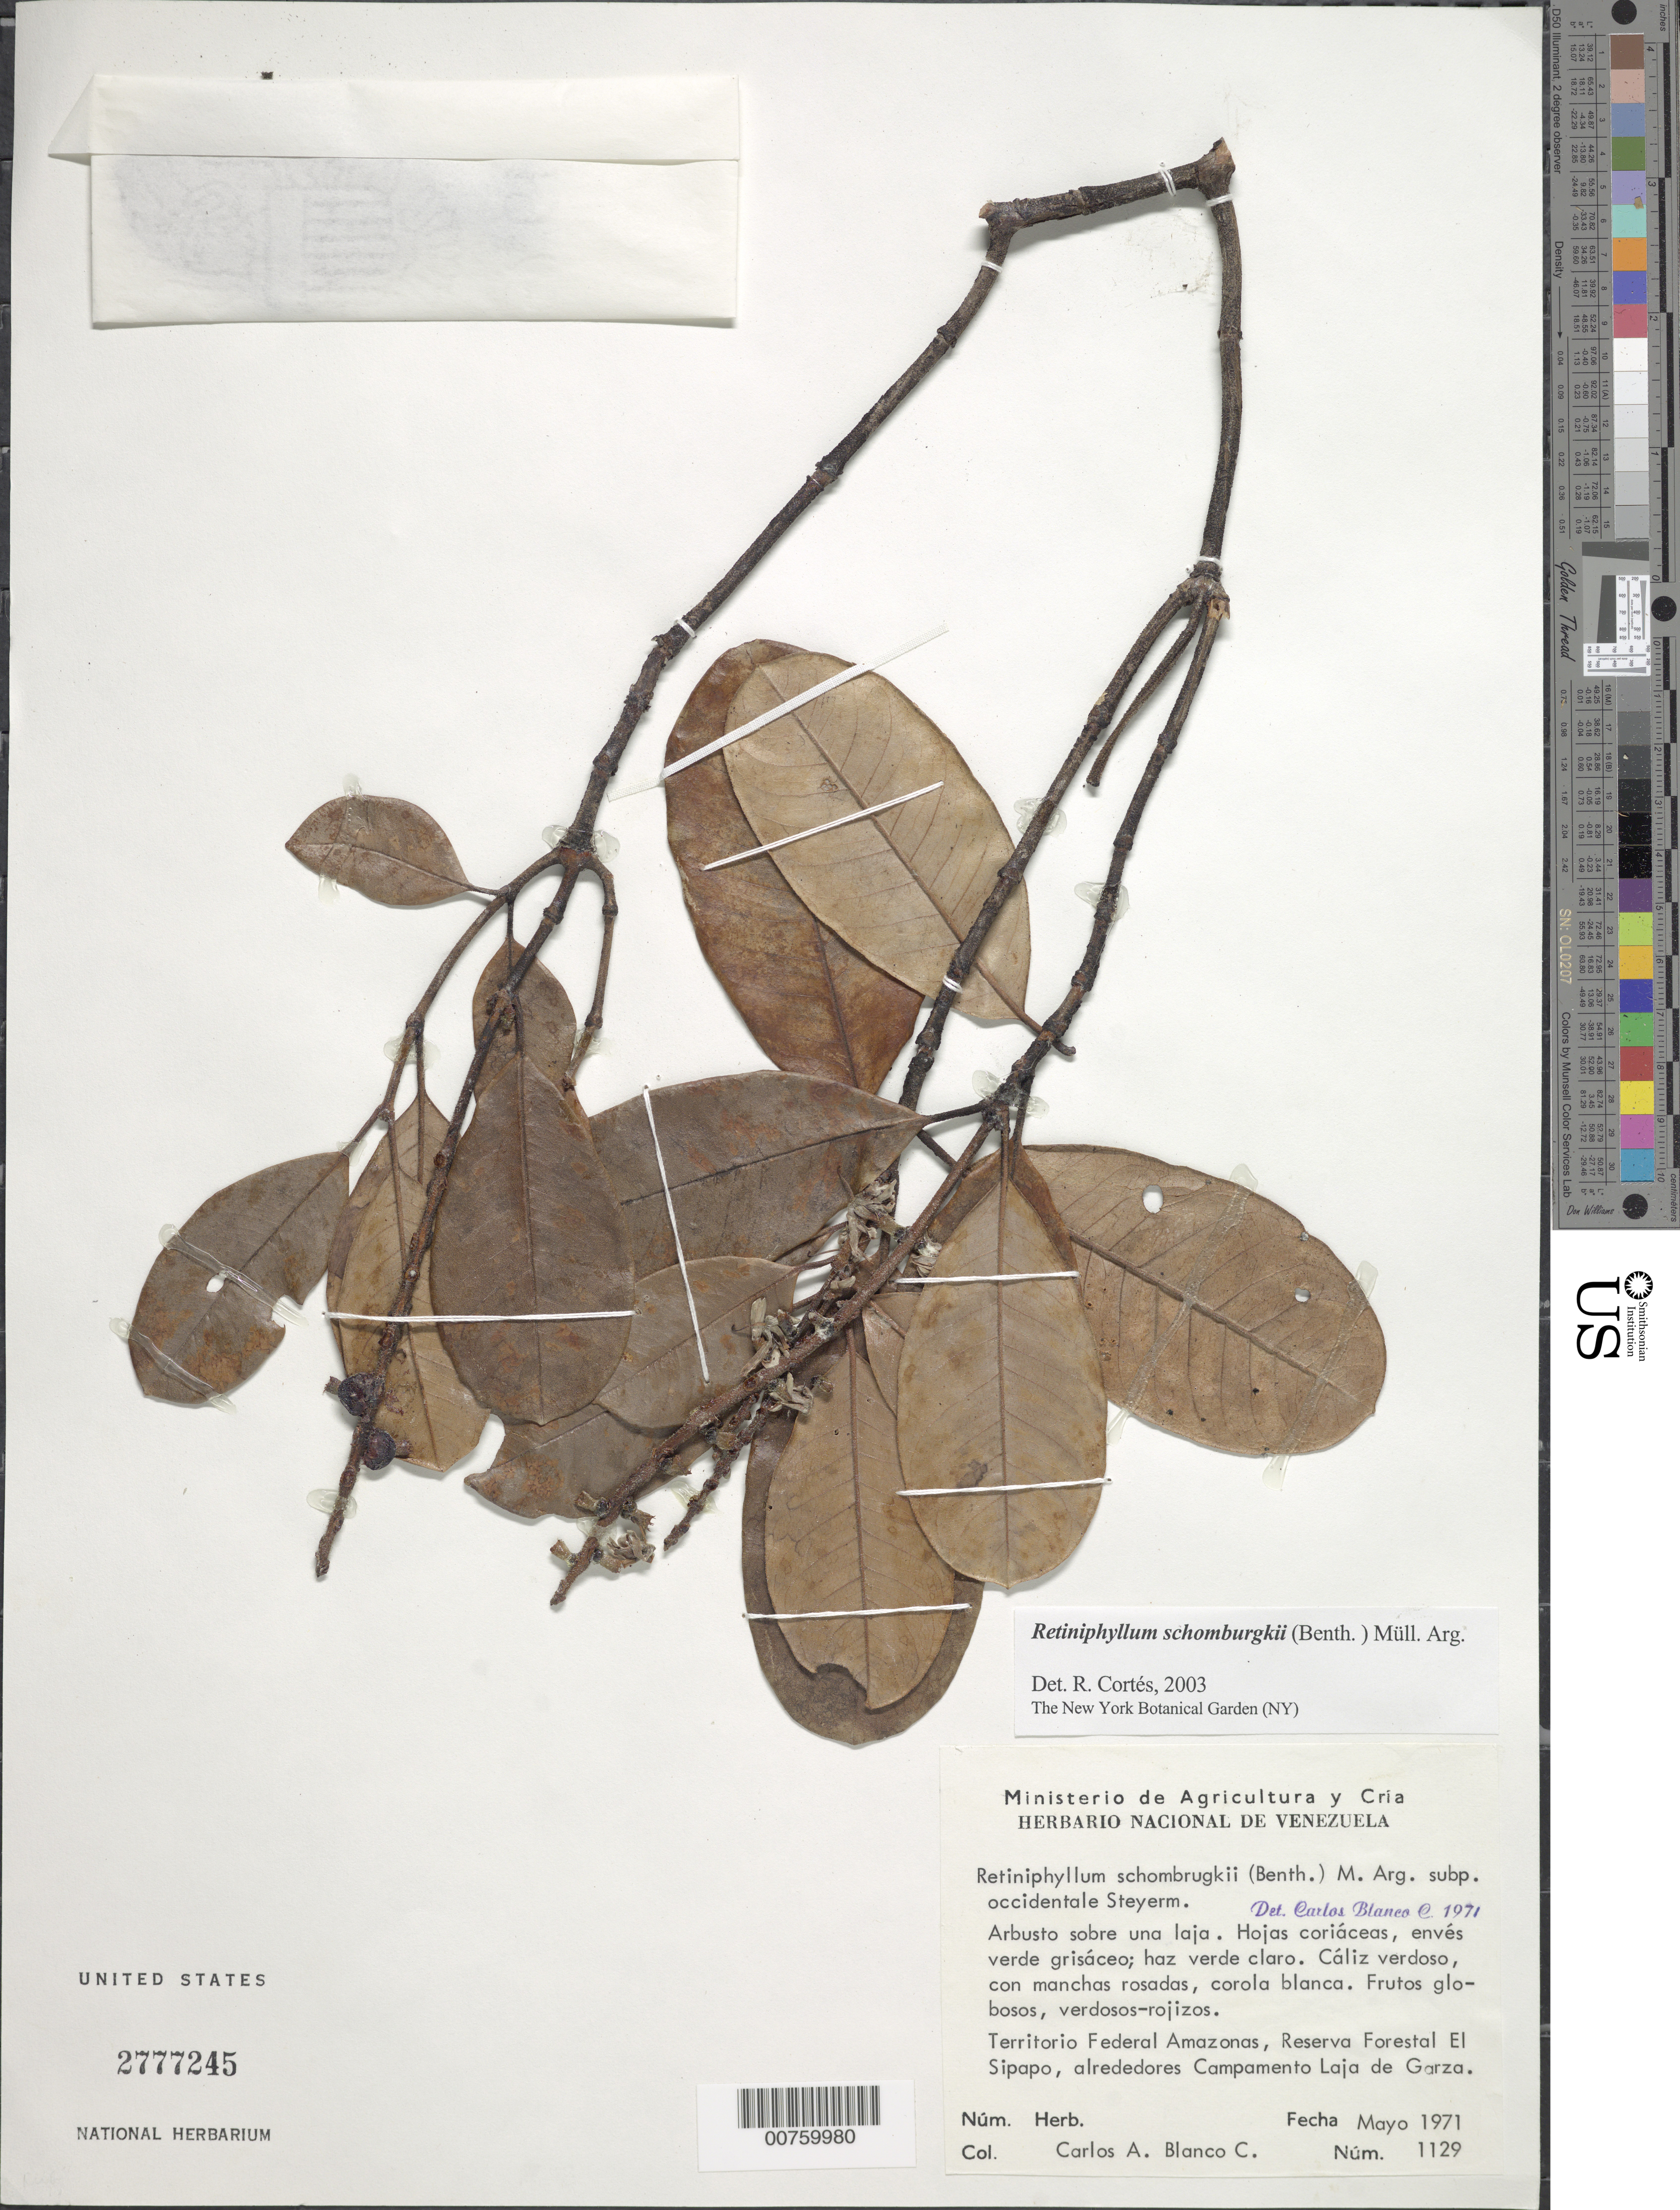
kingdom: Plantae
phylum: Tracheophyta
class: Magnoliopsida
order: Gentianales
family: Rubiaceae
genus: Retiniphyllum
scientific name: Retiniphyllum schomburgkii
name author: (Benth.) Müll. Arg.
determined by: Cortes R., G.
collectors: C. A. Blanco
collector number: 1129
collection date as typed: May-71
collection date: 1971-05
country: Venezuela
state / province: Amazonas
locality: Reserva Forestal El Sipapo, alrededores Campamento Laja de Garza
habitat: Sobre una laja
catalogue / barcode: US 2777245